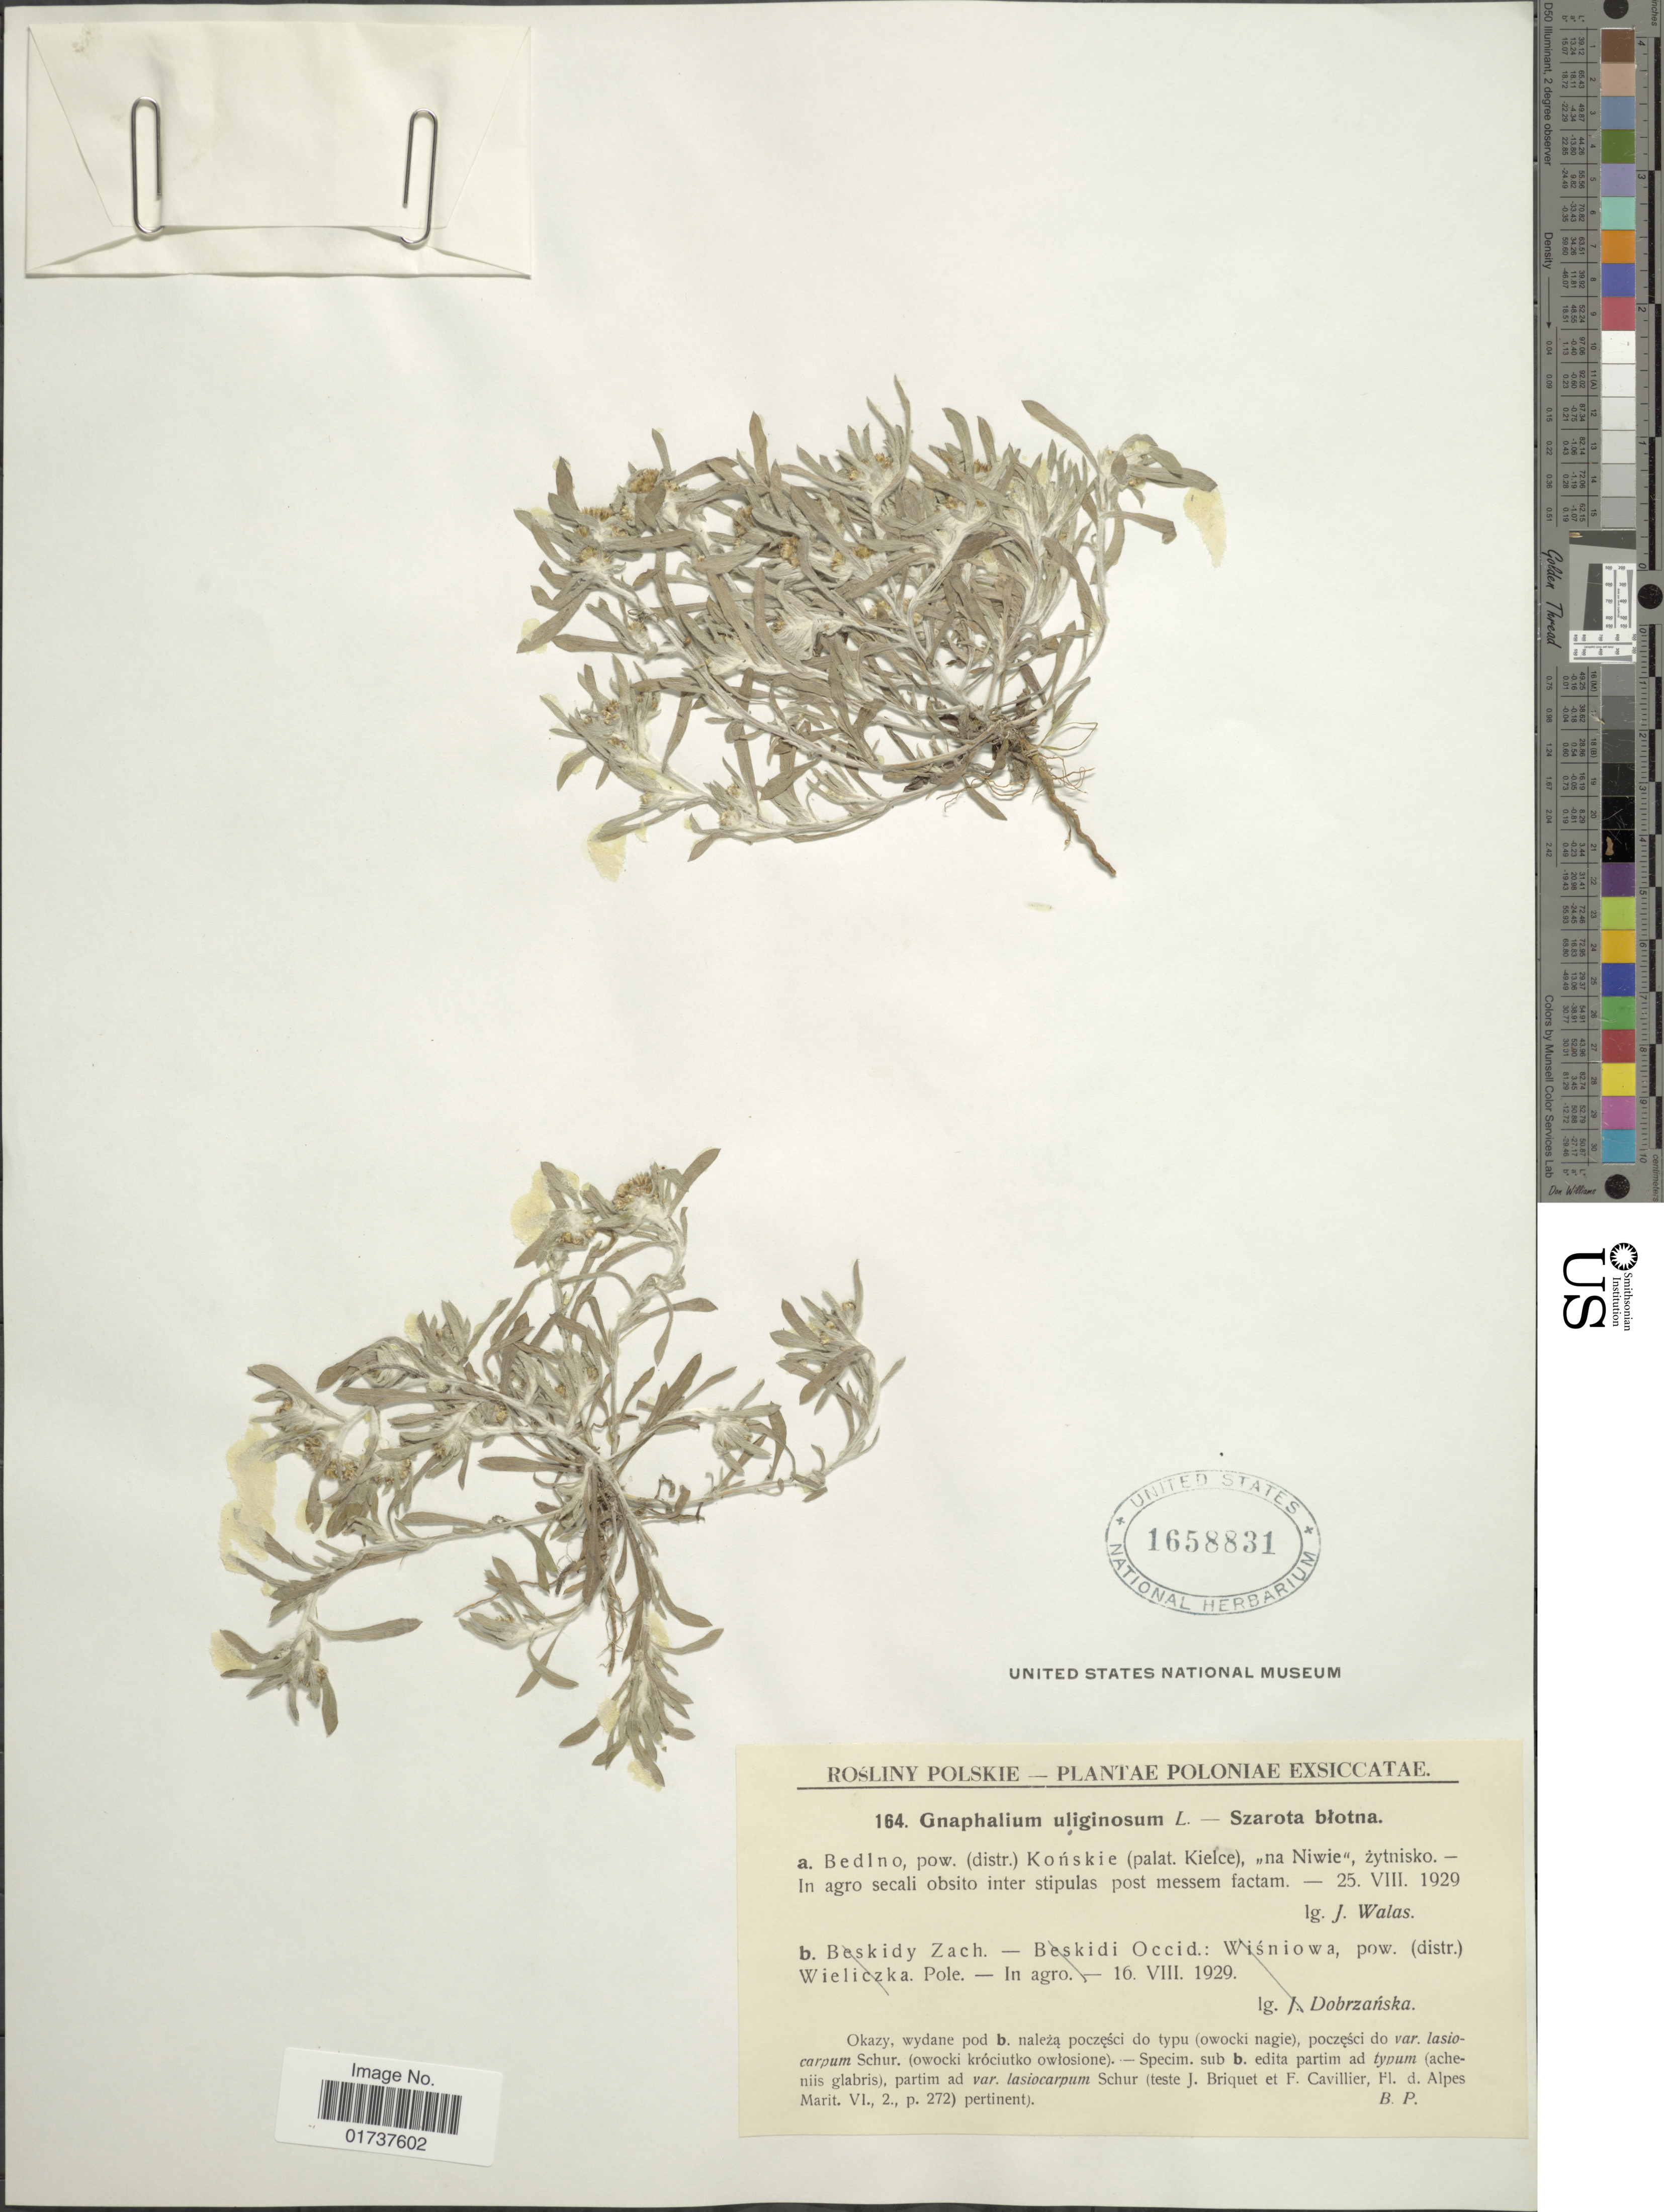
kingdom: Plantae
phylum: Tracheophyta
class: Magnoliopsida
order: Asterales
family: Asteraceae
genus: Gnaphalium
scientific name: Gnaphalium uliginosum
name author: L.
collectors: J. Walas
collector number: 164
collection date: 1929-08-25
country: Poland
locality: Bedlno, pow (dist), Konskie (palat Kielce), na Niwie, zytnisko in agro secali obsito obsito inter stipulas post messem factam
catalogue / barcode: US 1658831